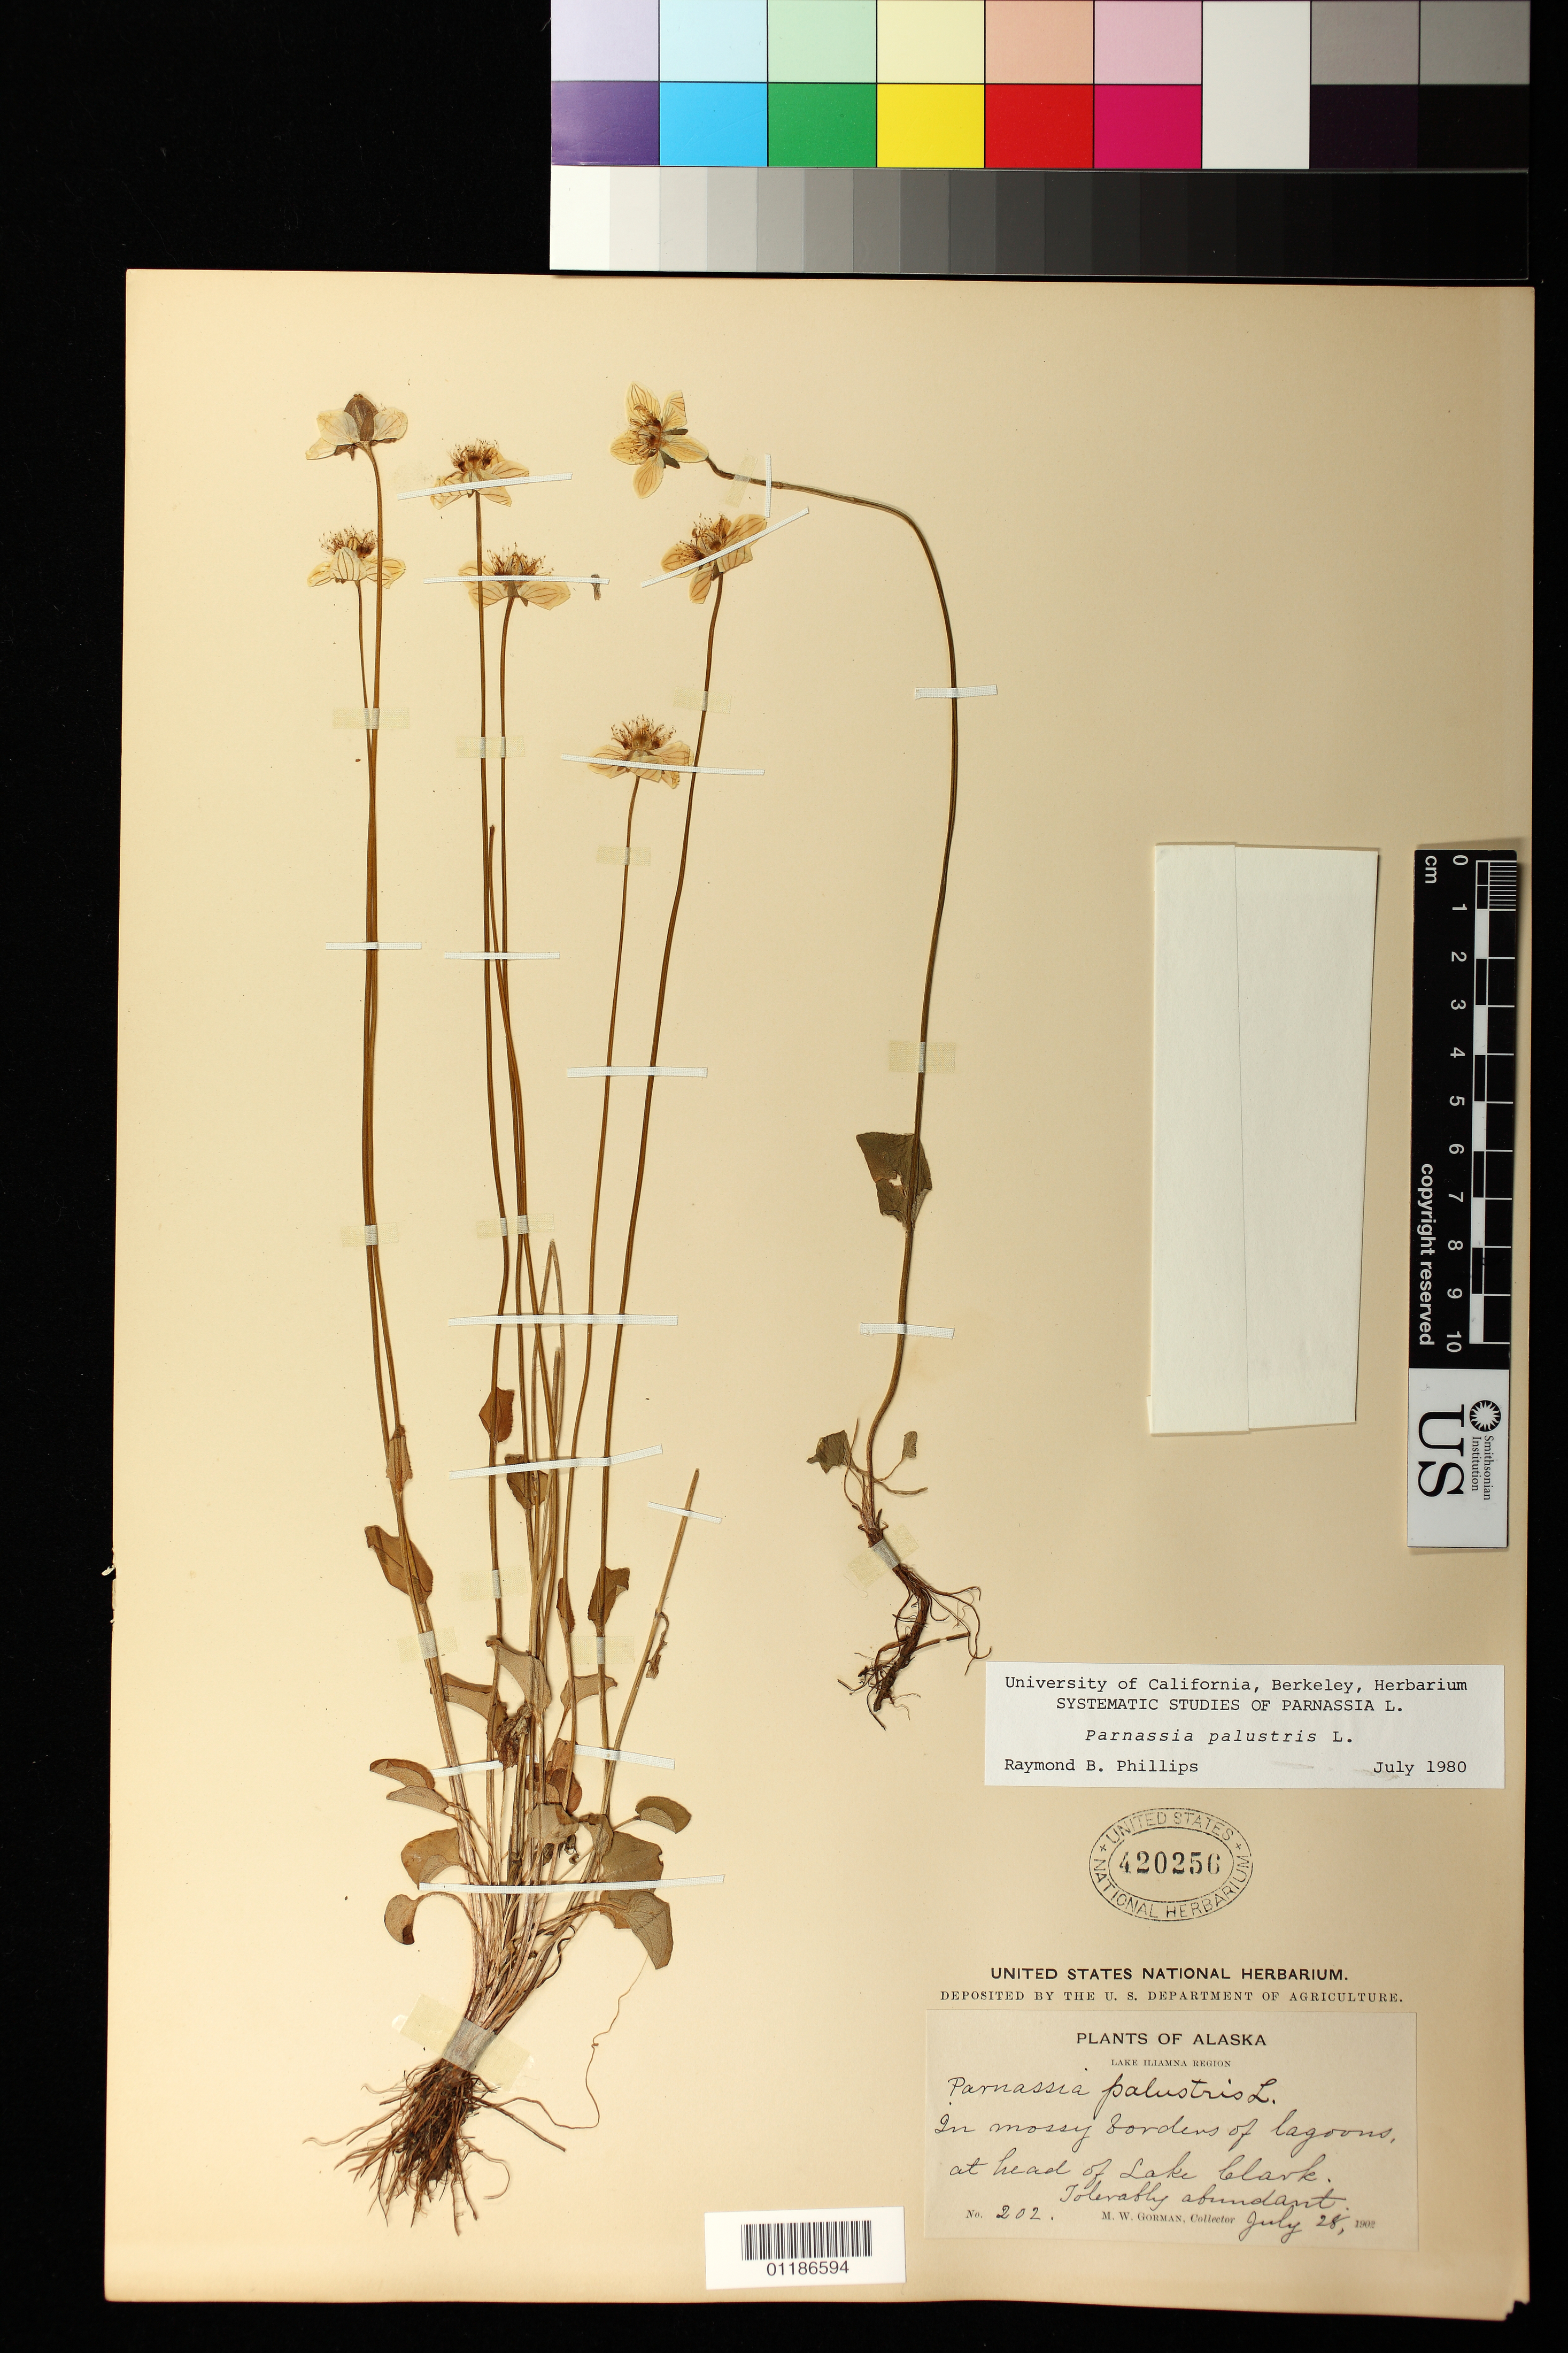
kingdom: Plantae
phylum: Tracheophyta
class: Magnoliopsida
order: Celastrales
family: Parnassiaceae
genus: Parnassia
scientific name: Parnassia palustris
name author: L.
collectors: M. W. Gorman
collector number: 202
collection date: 1902-07-28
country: United States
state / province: Alaska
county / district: Lake and Peninsula Borough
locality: In mossy borders of lagoons, at head of Lake Clark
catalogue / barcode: US 420256